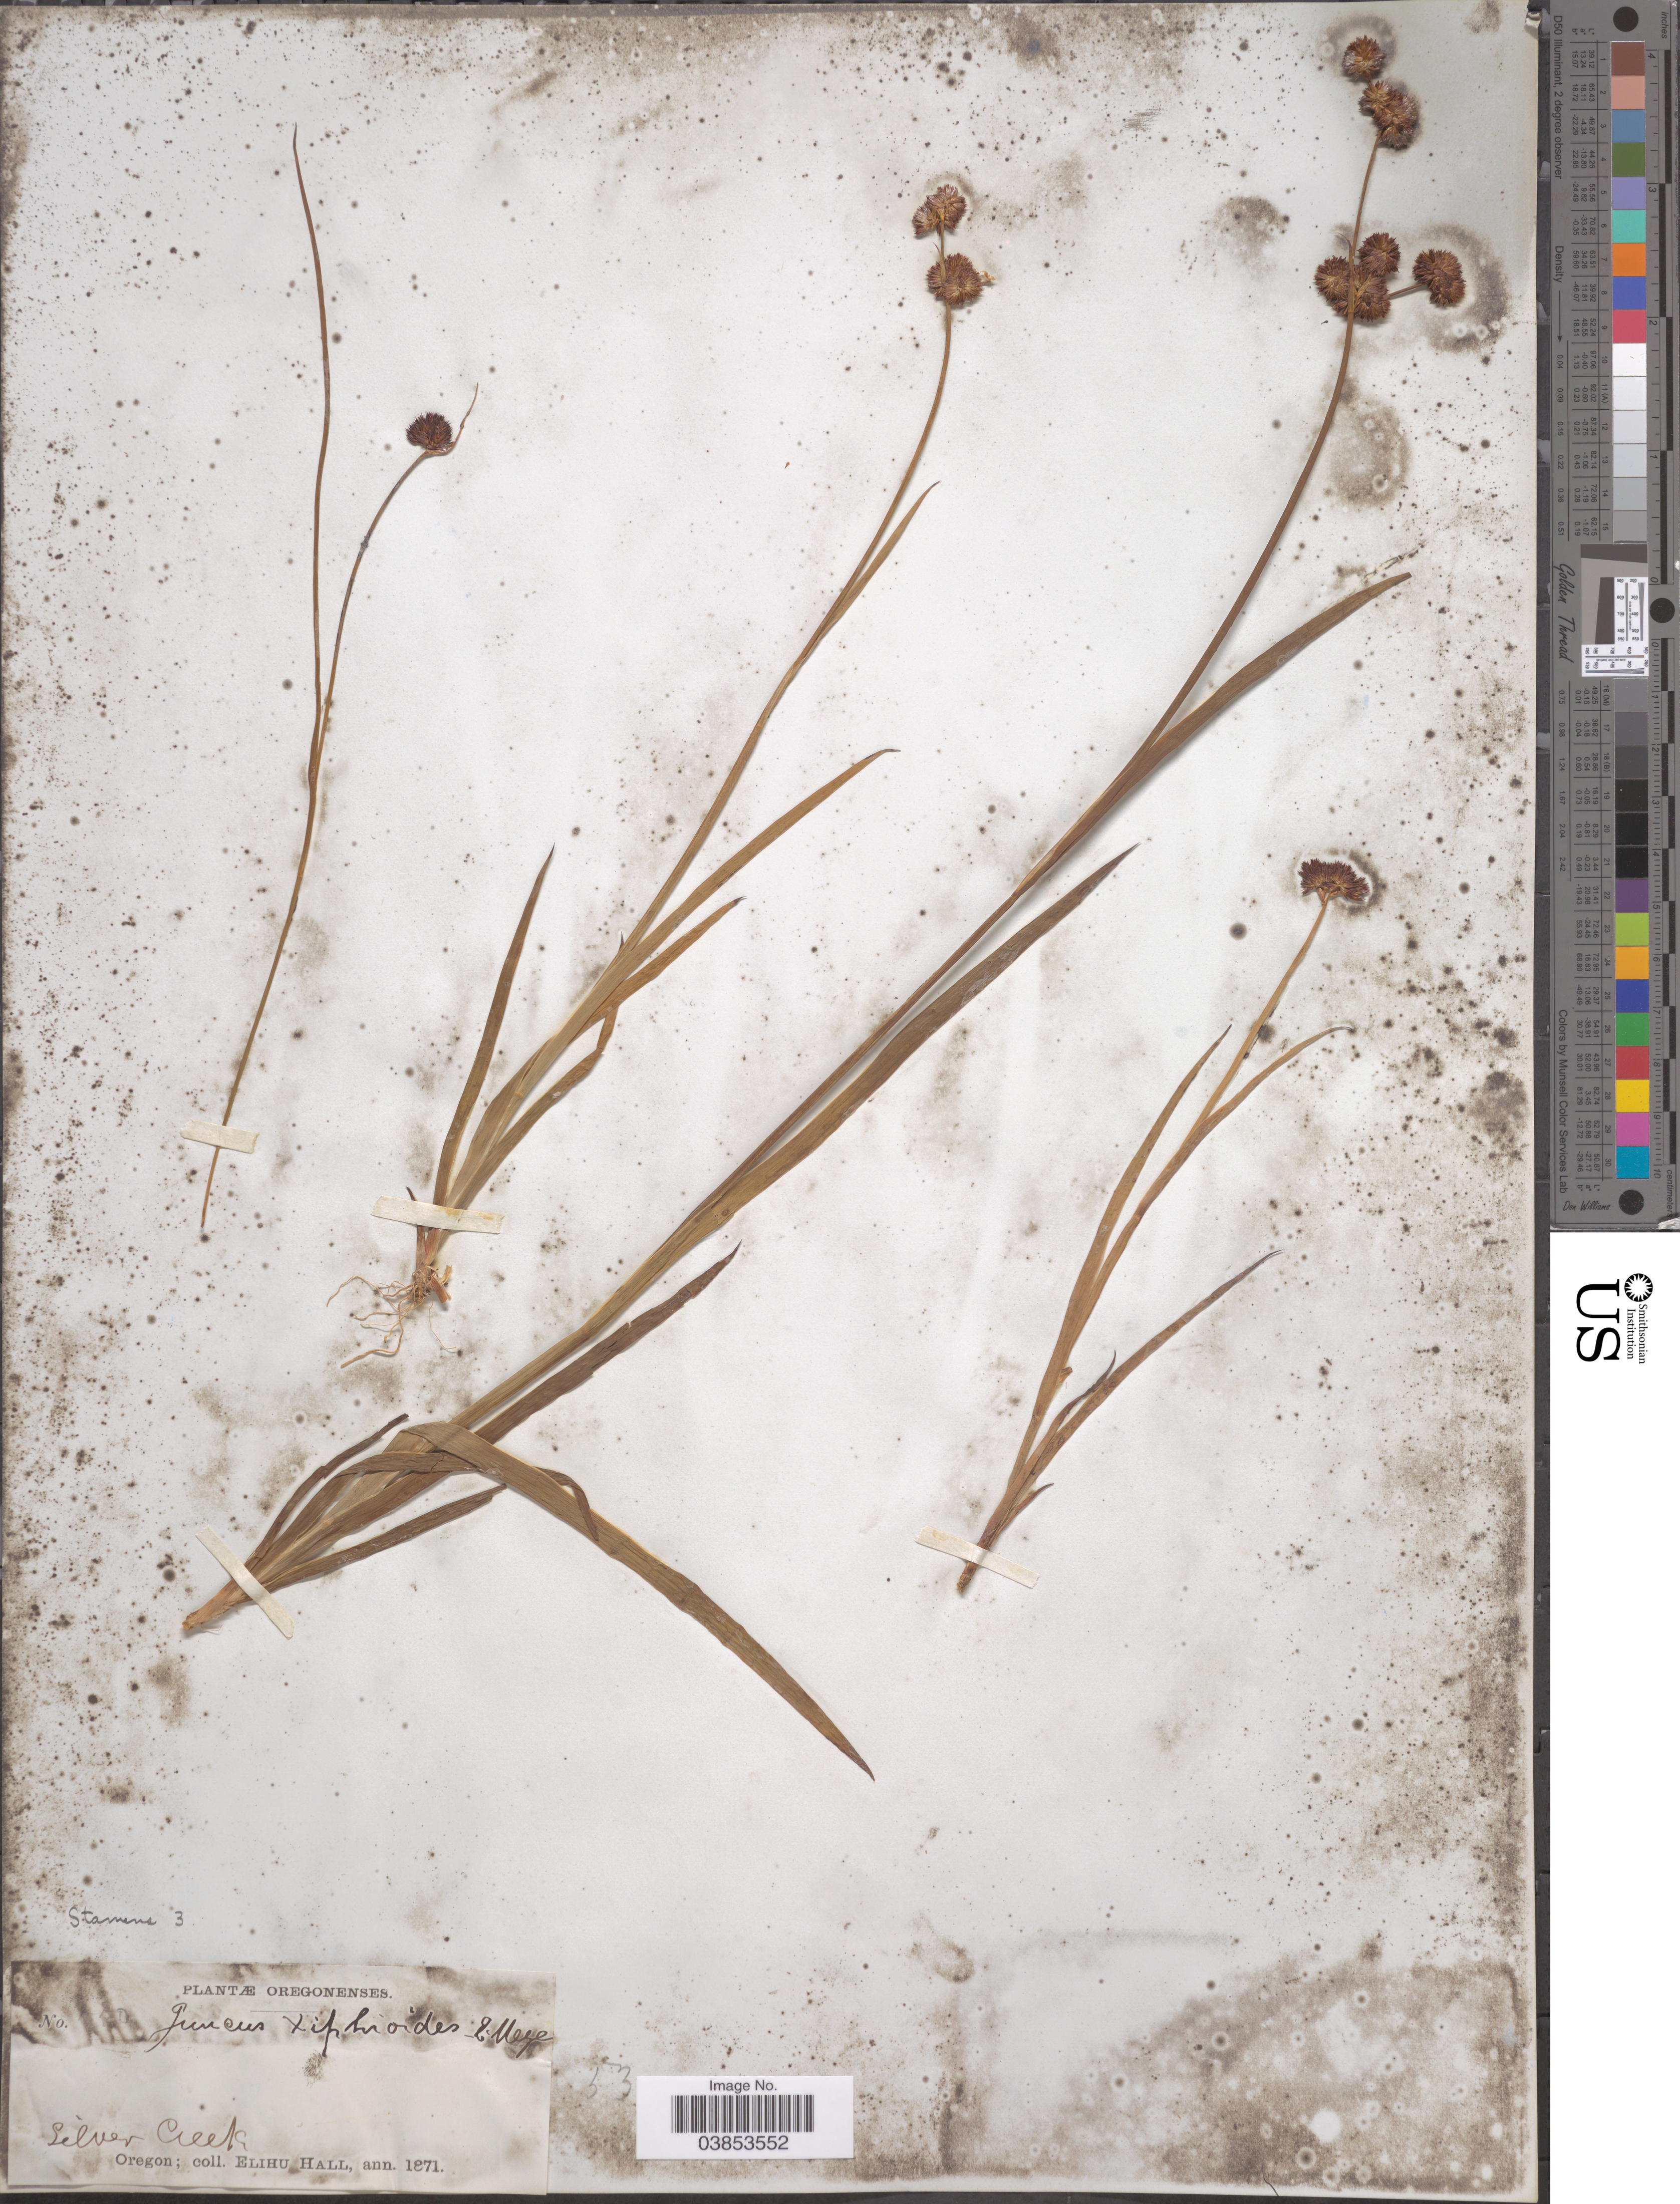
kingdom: Plantae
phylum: Tracheophyta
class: Liliopsida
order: Poales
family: Juncaceae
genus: Juncus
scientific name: Juncus ensifolius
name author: Wikstr.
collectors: E. Hall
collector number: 550*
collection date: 1871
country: United States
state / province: Oregon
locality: Oregonenses. Silver Creek.